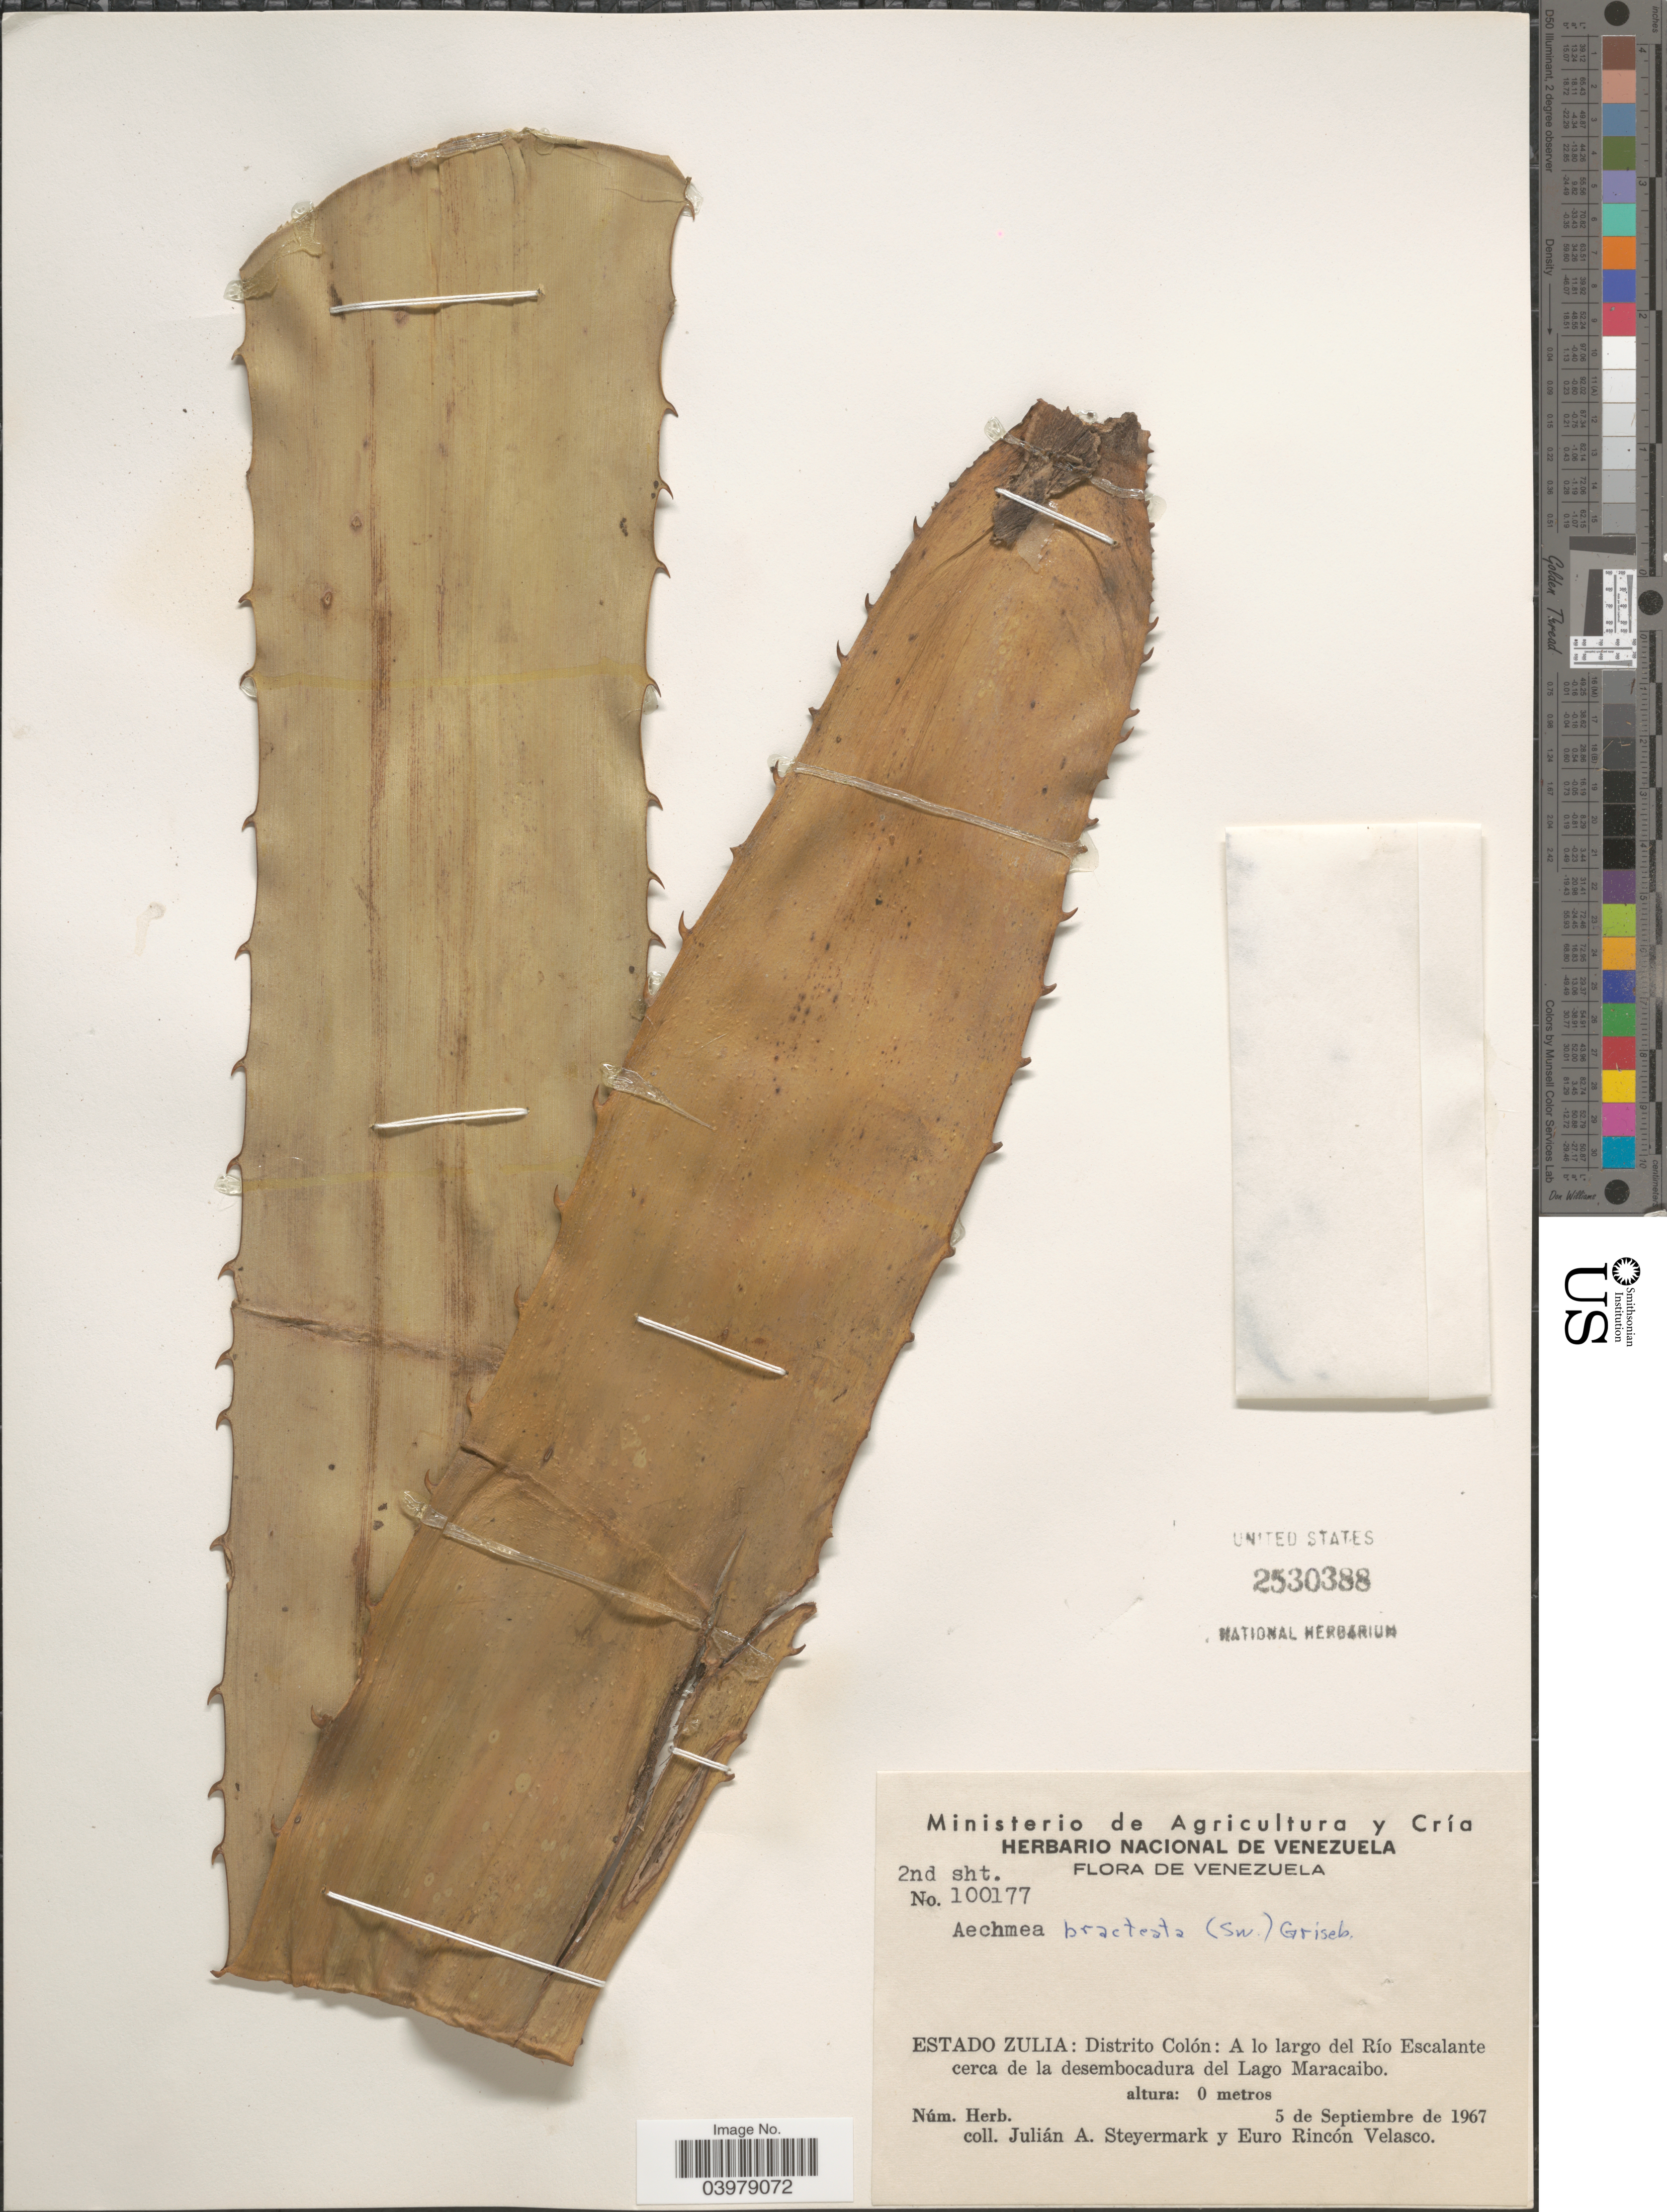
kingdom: Plantae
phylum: Tracheophyta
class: Liliopsida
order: Poales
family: Bromeliaceae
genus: Aechmea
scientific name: Aechmea bracteata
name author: (Sw.) Griseb.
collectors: J. Steyermark & E. Velasco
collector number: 100177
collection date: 1967-09-05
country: Venezuela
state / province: Zulia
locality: Distrito Colón: A lo largo del Río Escalante cerca de la desembocadura del Lago Maracaibo.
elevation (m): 0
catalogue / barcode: US 2530388